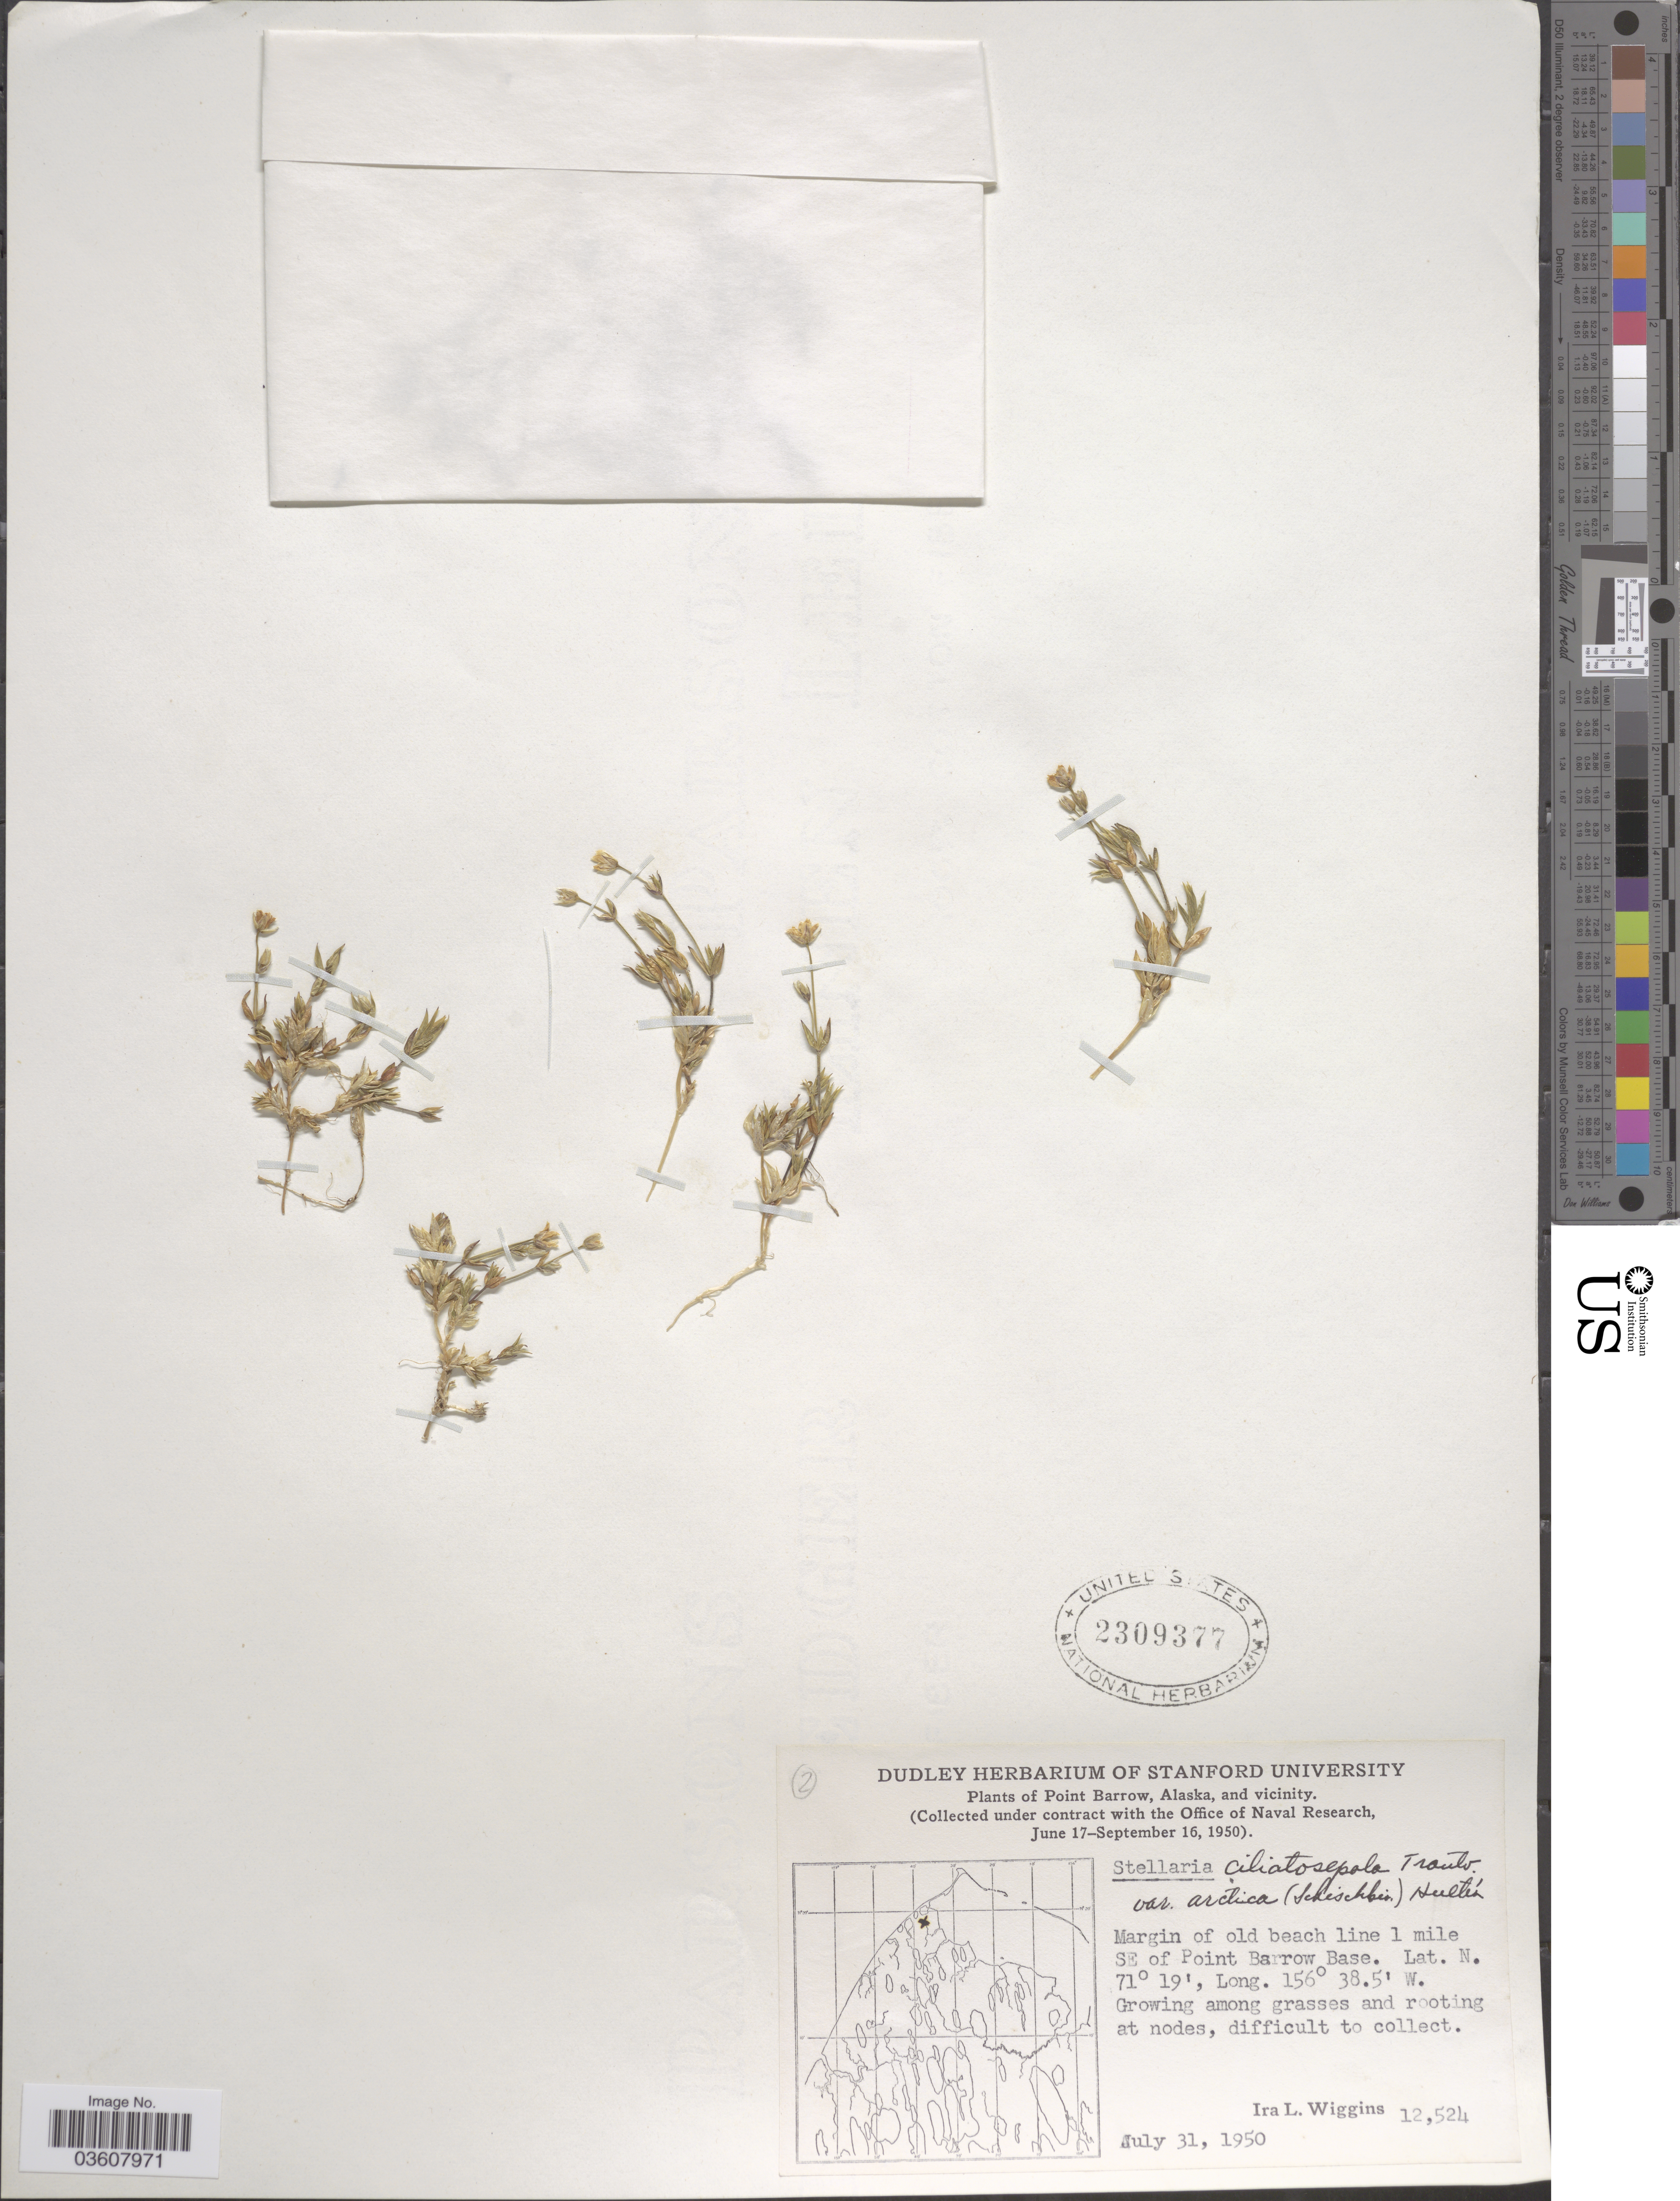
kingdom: Plantae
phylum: Tracheophyta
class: Magnoliopsida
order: Caryophyllales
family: Caryophyllaceae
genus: Stellaria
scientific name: Stellaria ciliatosepala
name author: Trautv.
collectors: I. L. Wiggins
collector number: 12524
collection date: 1950-07-31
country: United States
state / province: Alaska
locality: Point Barrow, Alaska, and vicinity. Margin of old beach line 1 mile SE of Point Barrow Base.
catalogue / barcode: US 2309377